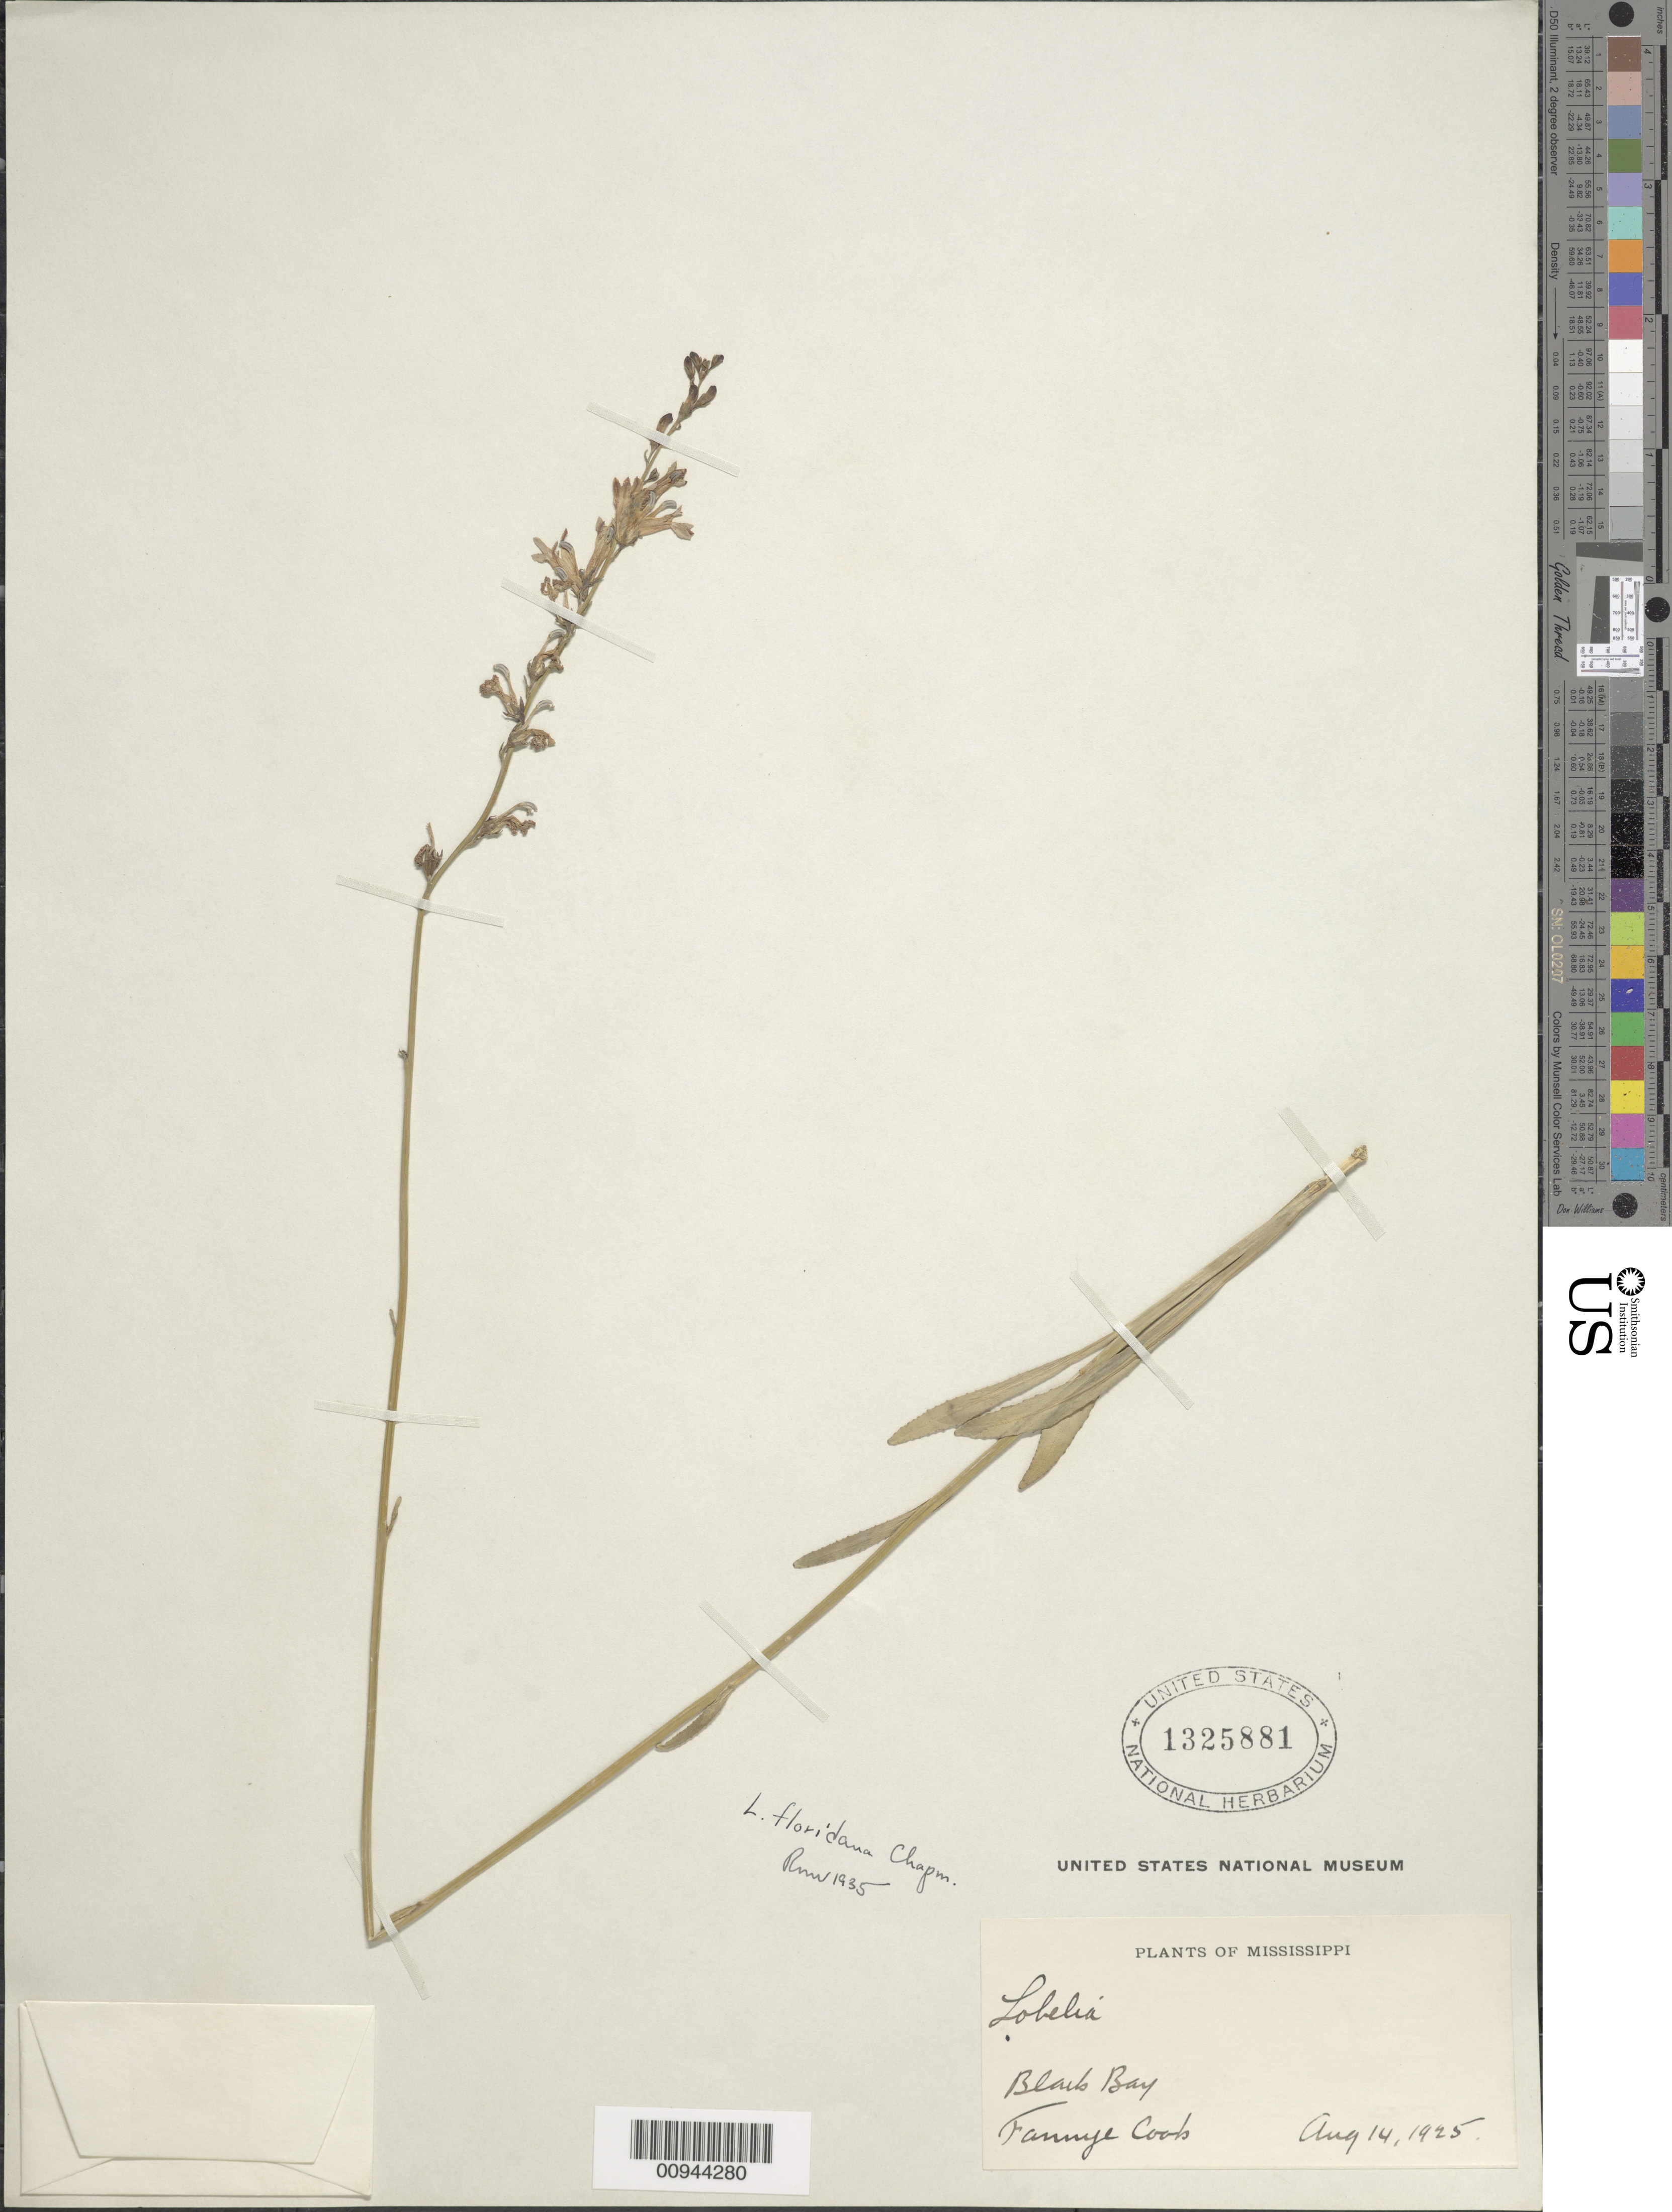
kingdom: Plantae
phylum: Tracheophyta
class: Magnoliopsida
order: Asterales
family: Campanulaceae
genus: Lobelia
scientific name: Lobelia floridana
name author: Chapm.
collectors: F. A. Cook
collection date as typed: Aug 14, 1925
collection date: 1925-08-14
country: United States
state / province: Mississippi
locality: Black Bay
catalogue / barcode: US 1325881